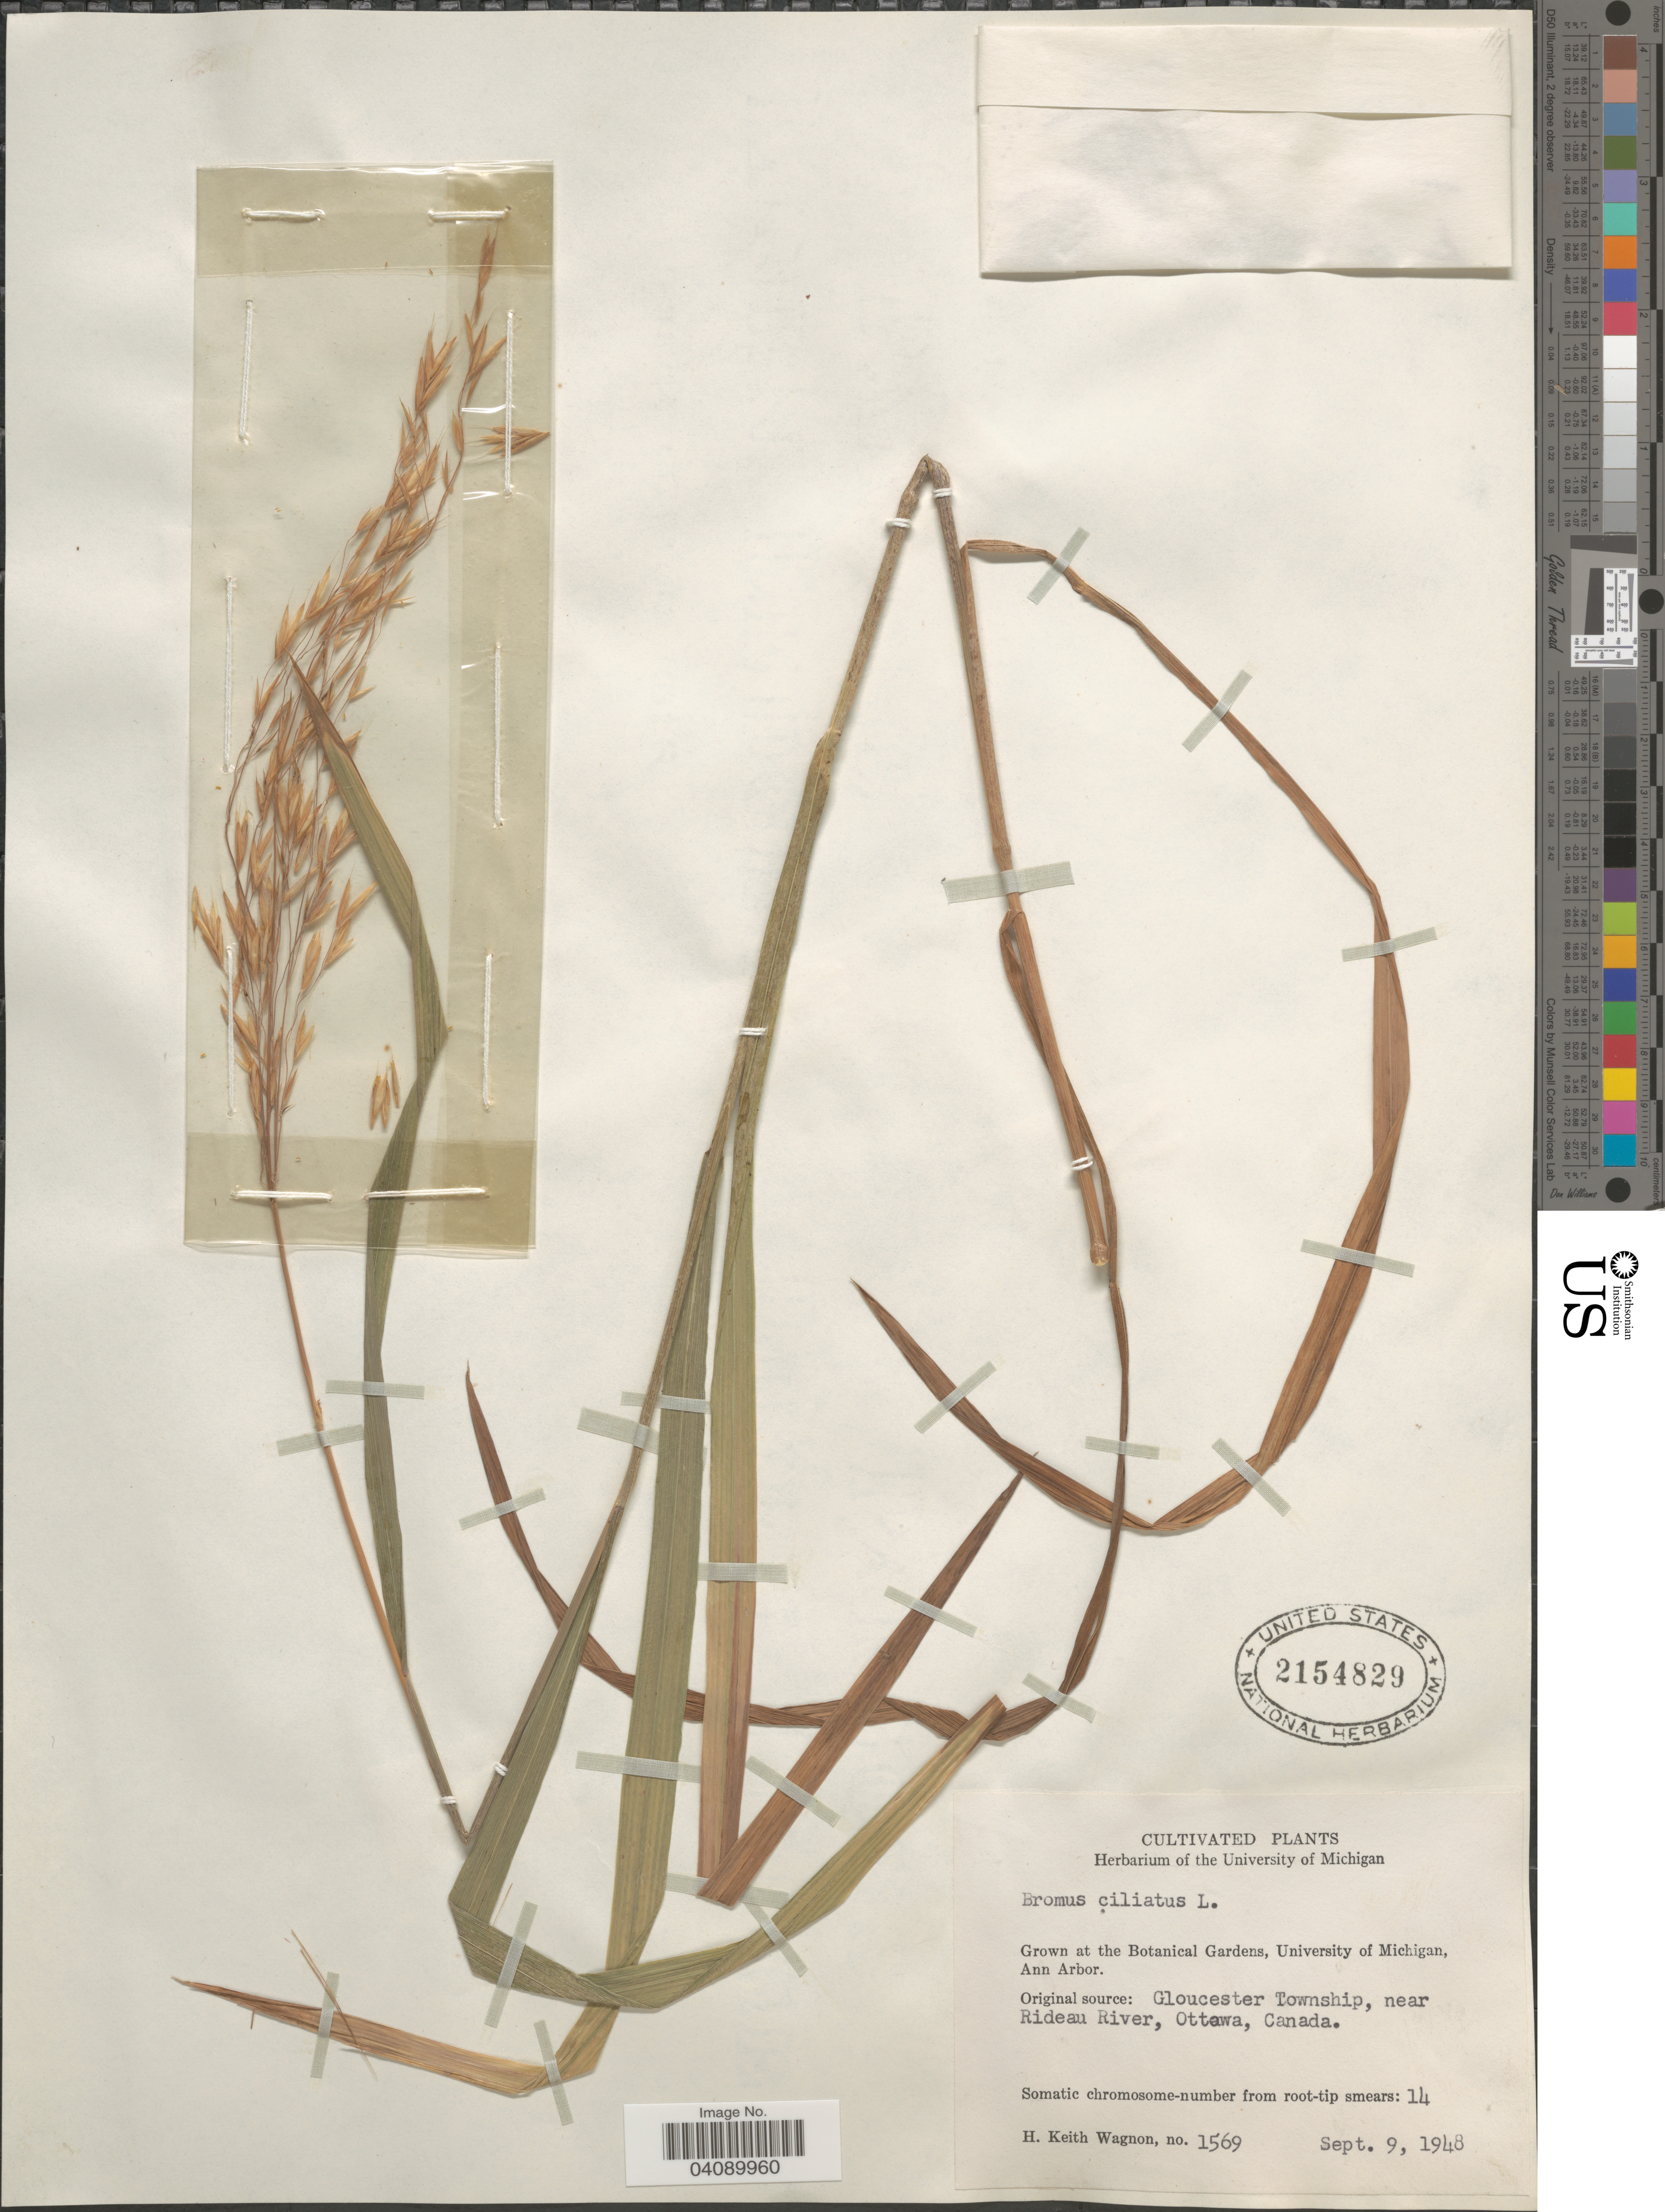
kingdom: Plantae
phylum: Tracheophyta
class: Liliopsida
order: Poales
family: Poaceae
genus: Bromus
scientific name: Bromus sp.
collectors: H. Wagnon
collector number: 1569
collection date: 1948-09-09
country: United States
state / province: Michigan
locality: Grown at the Botanical Gardens, University of Michigan, Ann Arbor.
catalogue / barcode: US 2154829